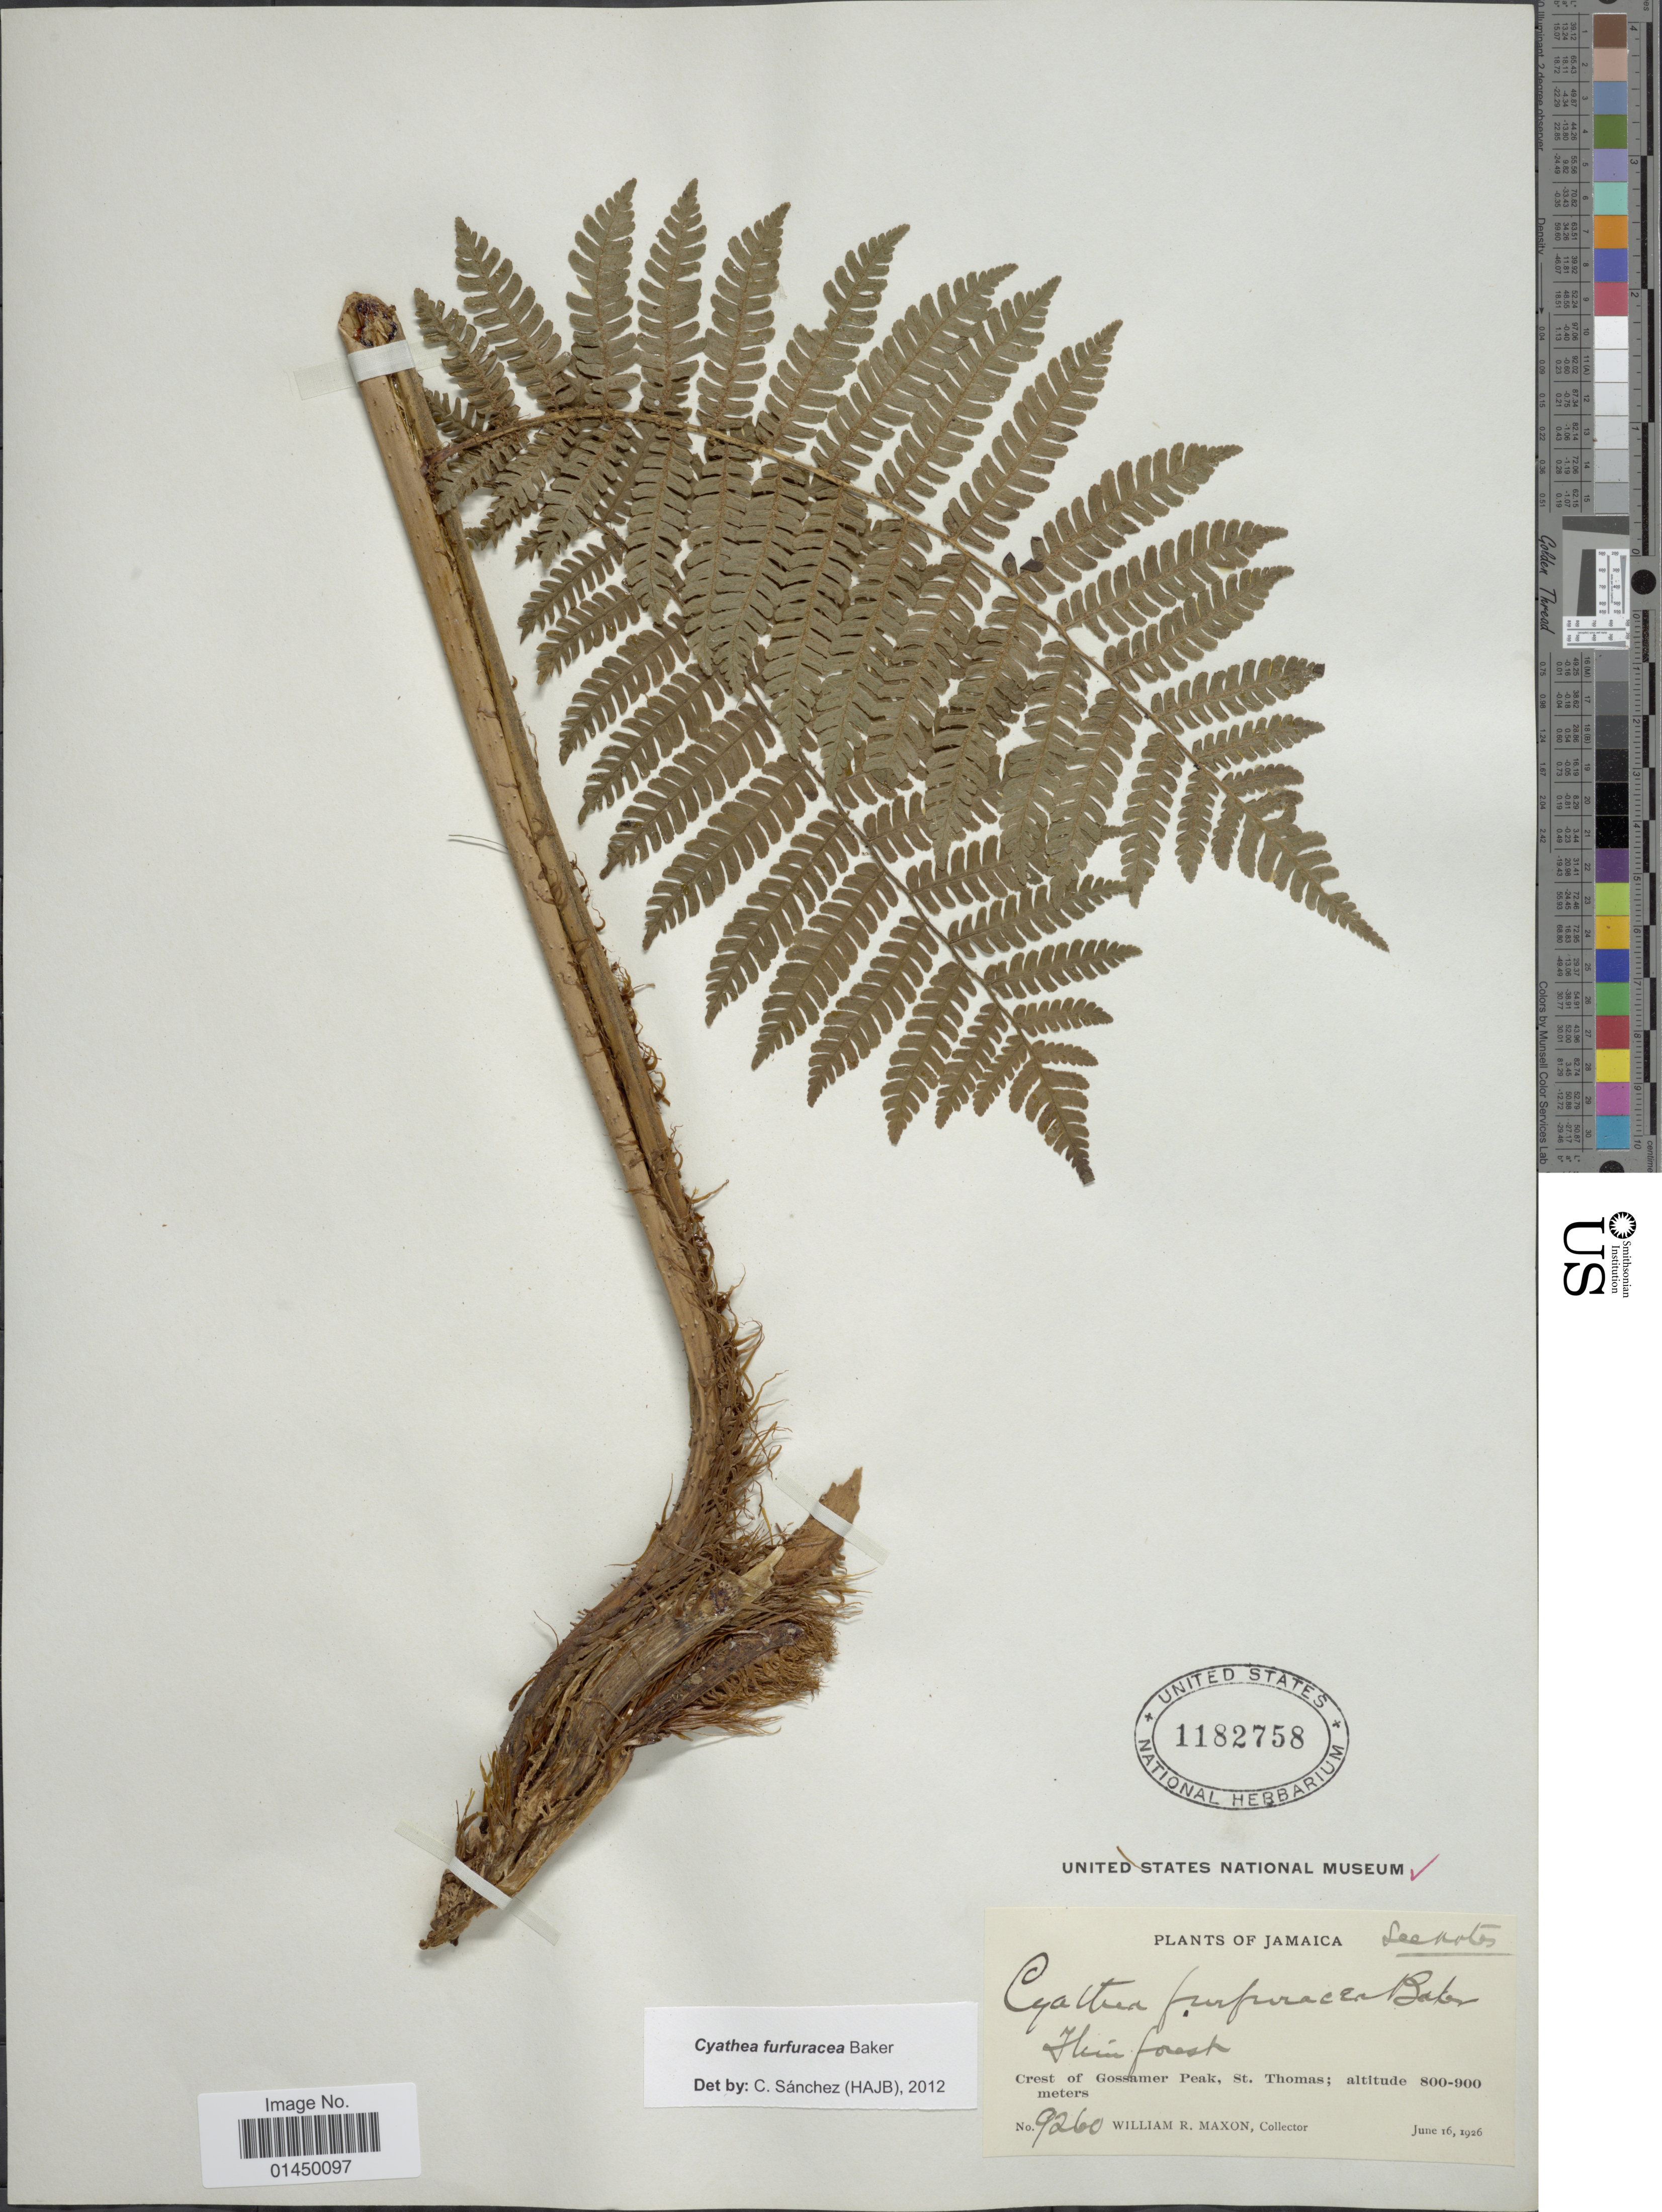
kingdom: Plantae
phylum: Tracheophyta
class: Polypodiopsida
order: Cyatheales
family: Cyatheaceae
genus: Cyathea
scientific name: Cyathea furfuracea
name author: Christ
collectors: W. R. Maxon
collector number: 9260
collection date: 1926-06-16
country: Jamaica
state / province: Saint Thomas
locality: Crest of Gossamer Peak, St. Thomas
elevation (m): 800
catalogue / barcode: US 1182758